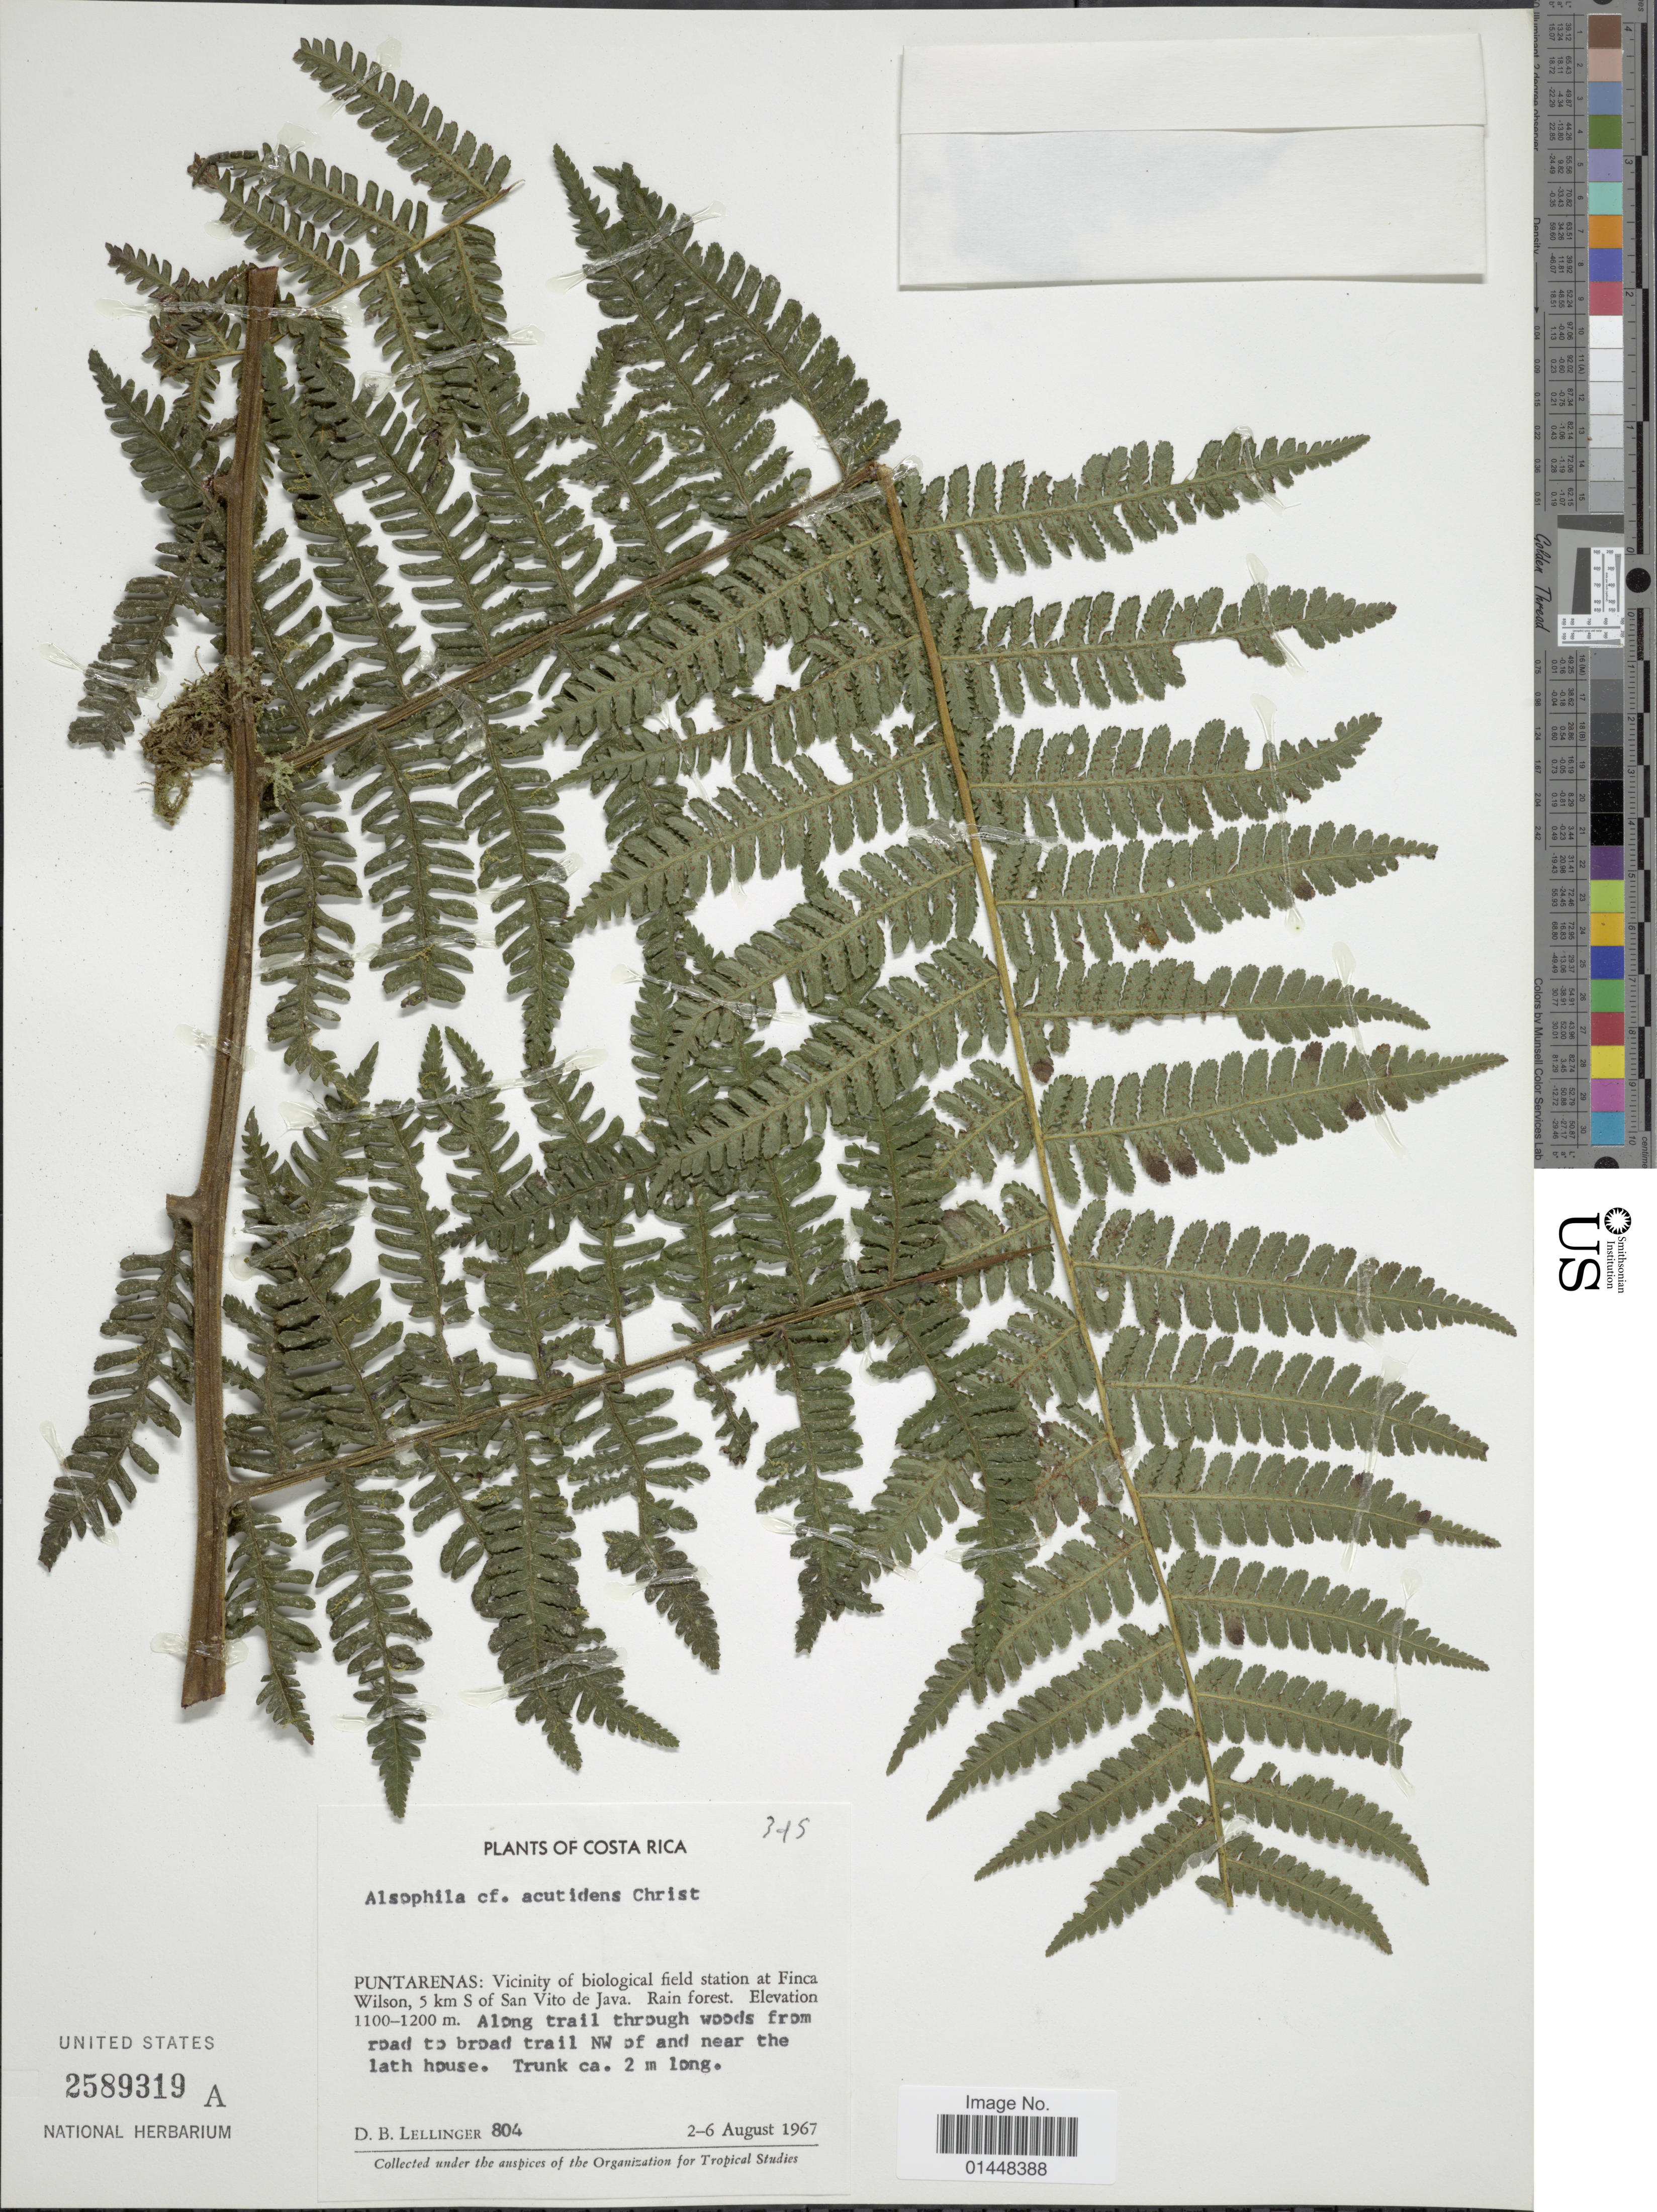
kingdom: Plantae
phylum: Tracheophyta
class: Polypodiopsida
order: Cyatheales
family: Cyatheaceae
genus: Cyathea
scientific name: Cyathea acutidens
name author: (Christ) Domin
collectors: D. Lellenger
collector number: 804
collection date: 1967-08-02/1967-08-06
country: Costa Rica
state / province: Puntarenas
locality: Costa Rica, Puntarenas,: Vicinity of biological field station at Finca Wilson, 5 km S of San Vito de Java; Along trail through woods from road to broad trail NW of and near the latch house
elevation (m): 1100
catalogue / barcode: US 2589319A